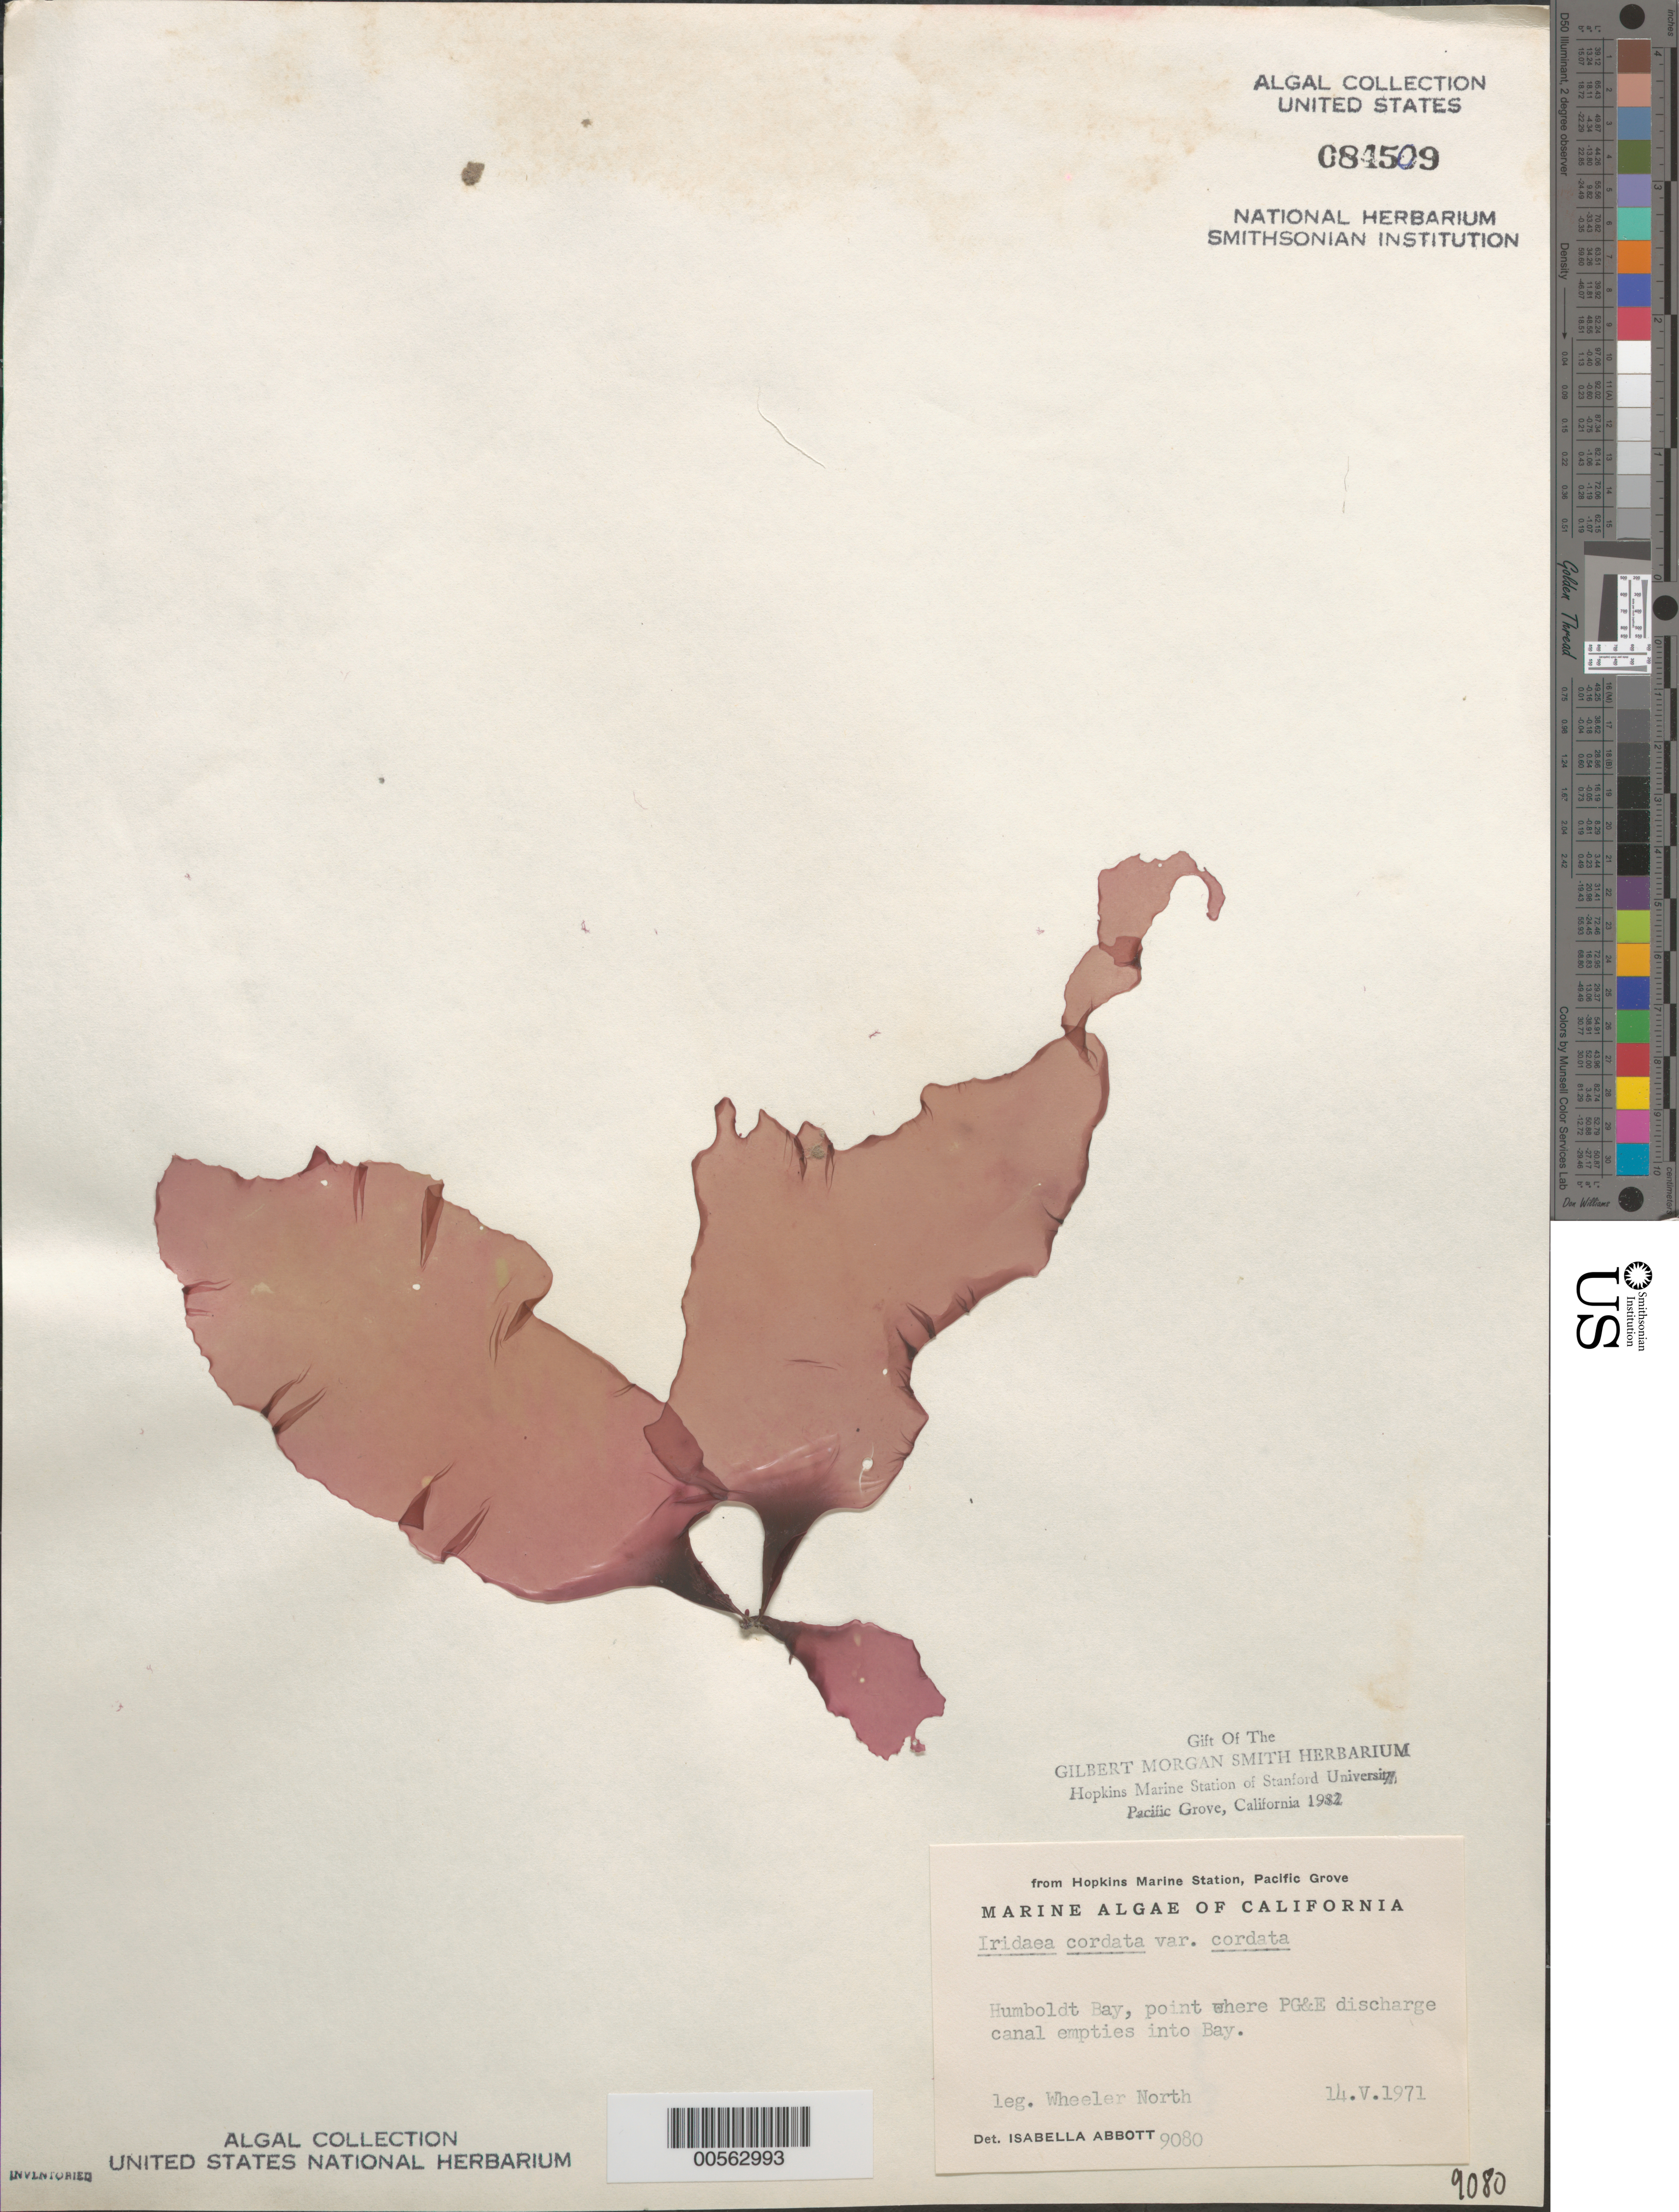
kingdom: Plantae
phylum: Rhodophyta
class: Florideophyceae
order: Gigartinales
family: Gigartinaceae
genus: Iridaea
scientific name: Iridaea cordata var. cordata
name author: (Turner) Bory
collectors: W. North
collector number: IAA 9080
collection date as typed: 14 May 1971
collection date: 1971-05-14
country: United States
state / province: California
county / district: Humboldt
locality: Humboldt Bay, PG & E discharge canal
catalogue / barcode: US 84509